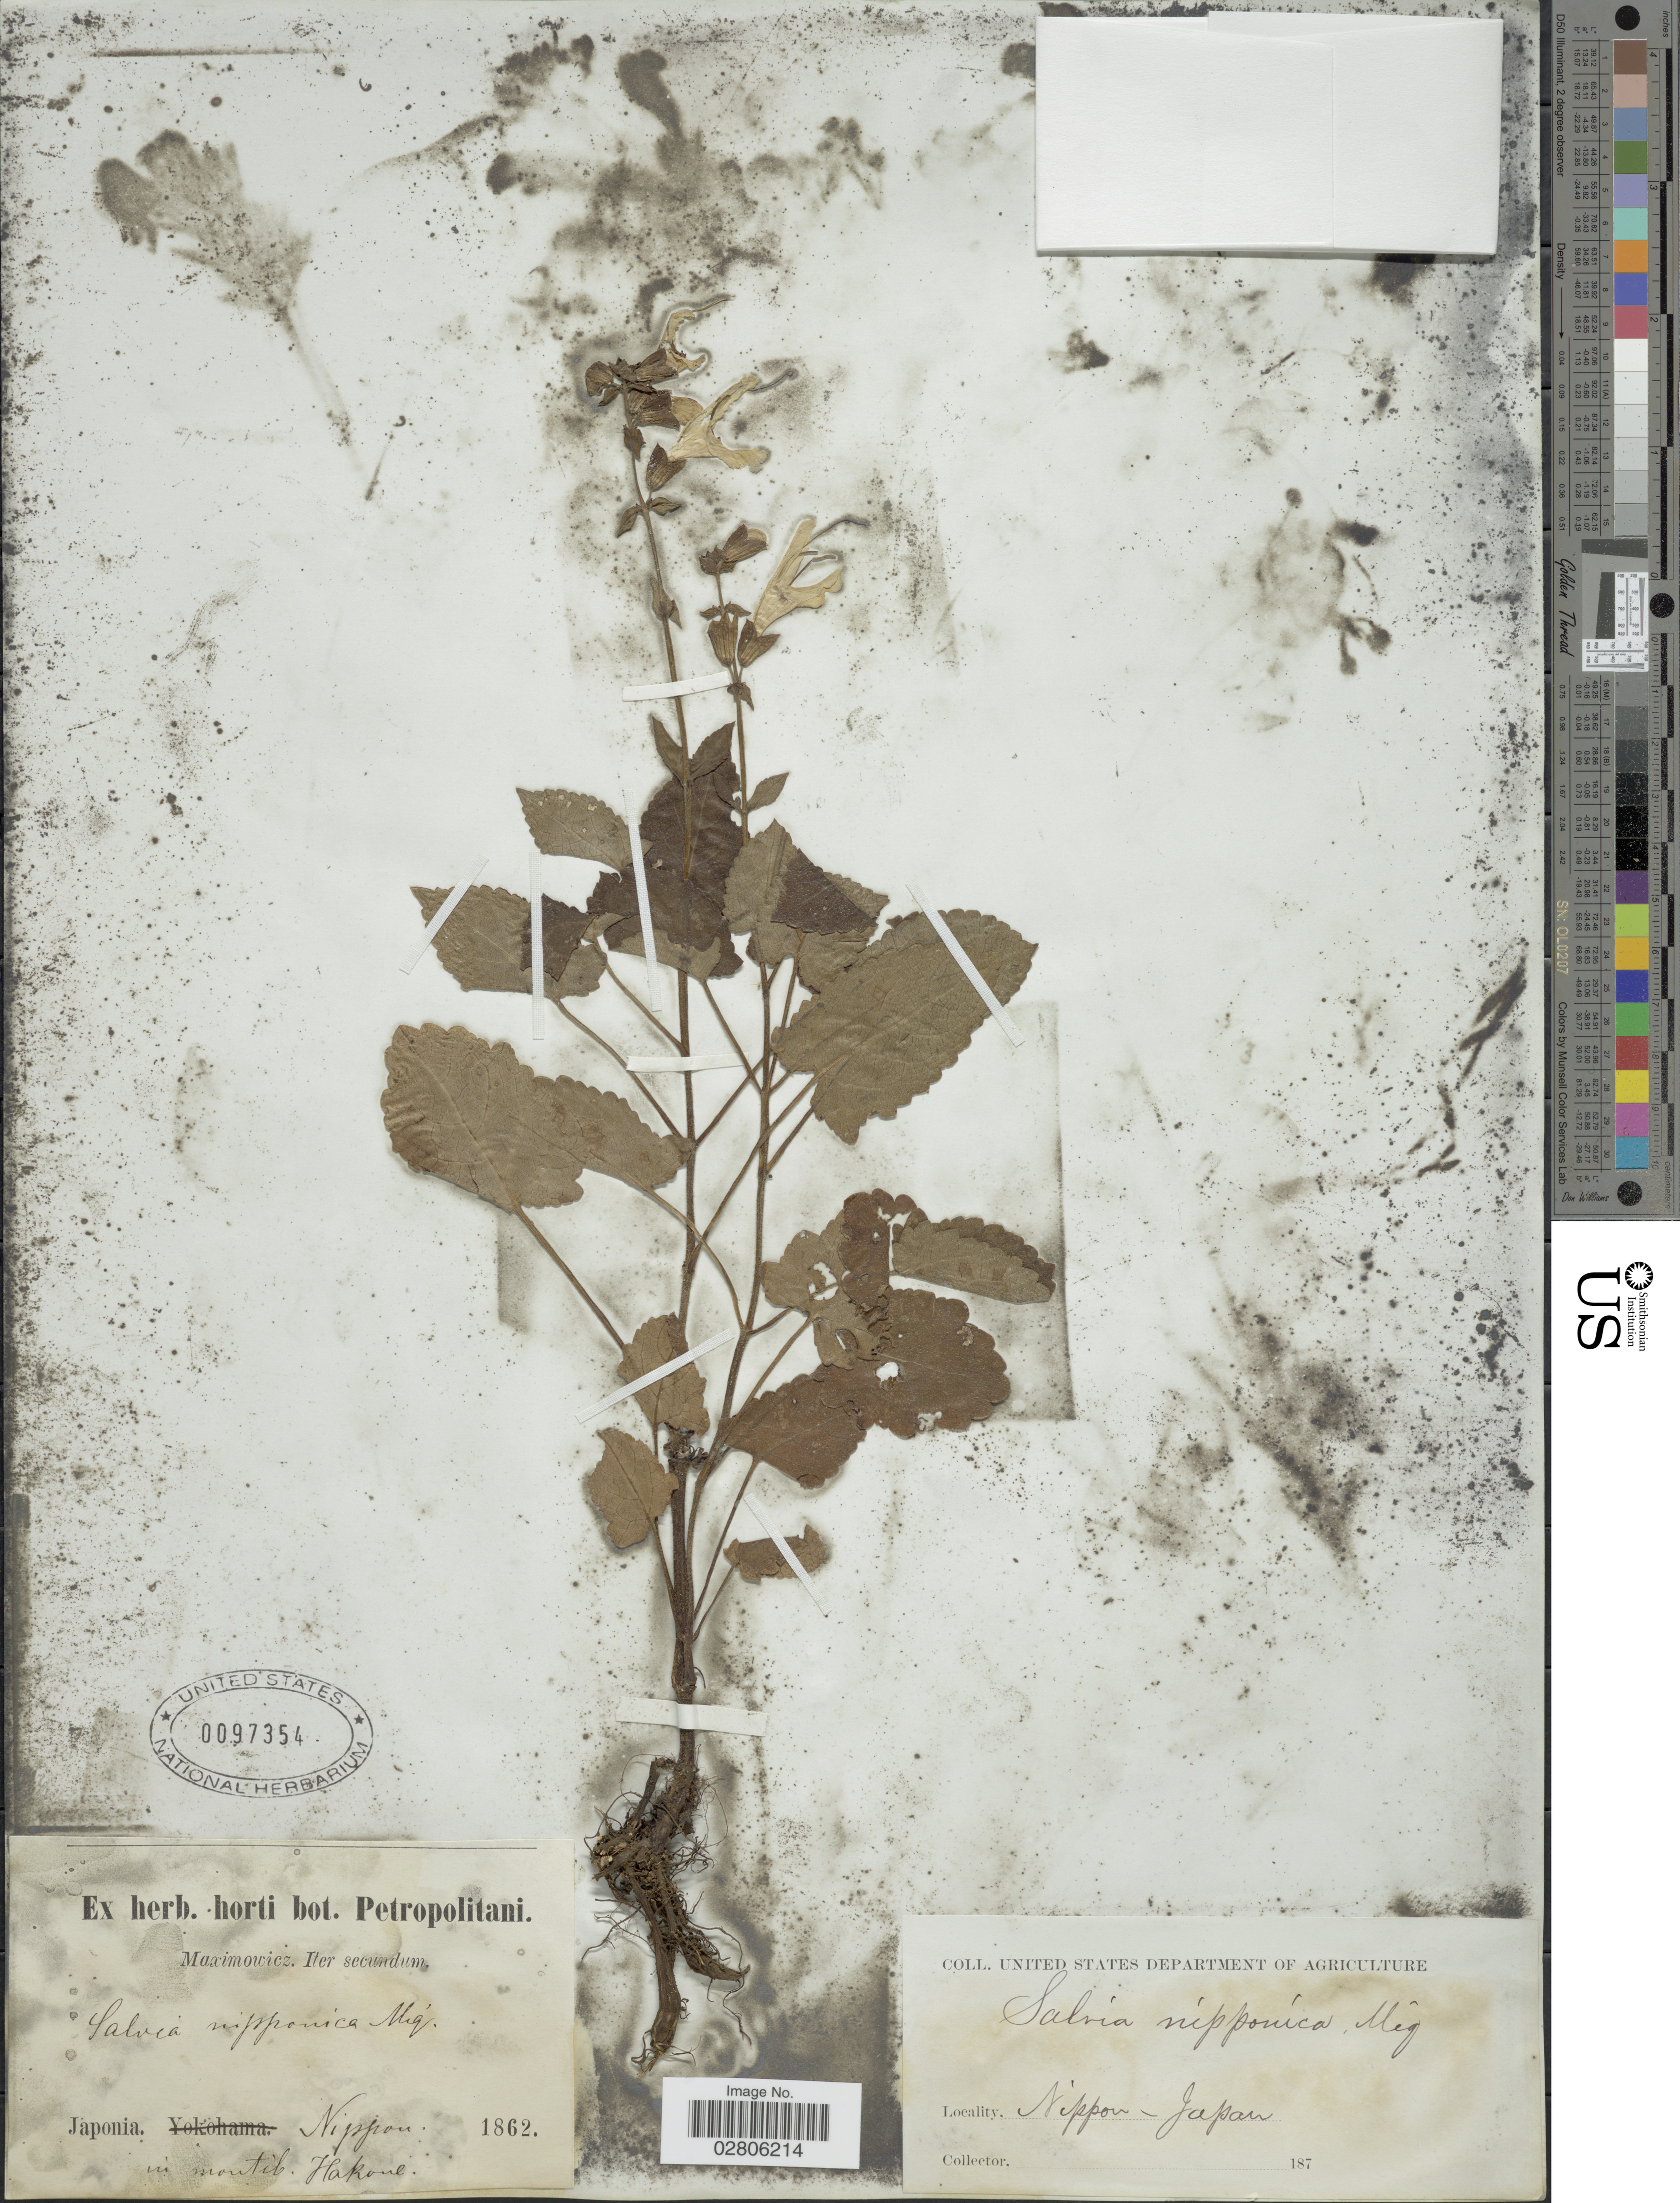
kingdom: Plantae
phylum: Tracheophyta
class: Magnoliopsida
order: Lamiales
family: Lamiaceae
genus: Salvia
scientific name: Salvia nipponica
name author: Miq.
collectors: -. Maximowicz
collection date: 1862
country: Japan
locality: Nippon, in montib. Hakoul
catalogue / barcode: US 97354